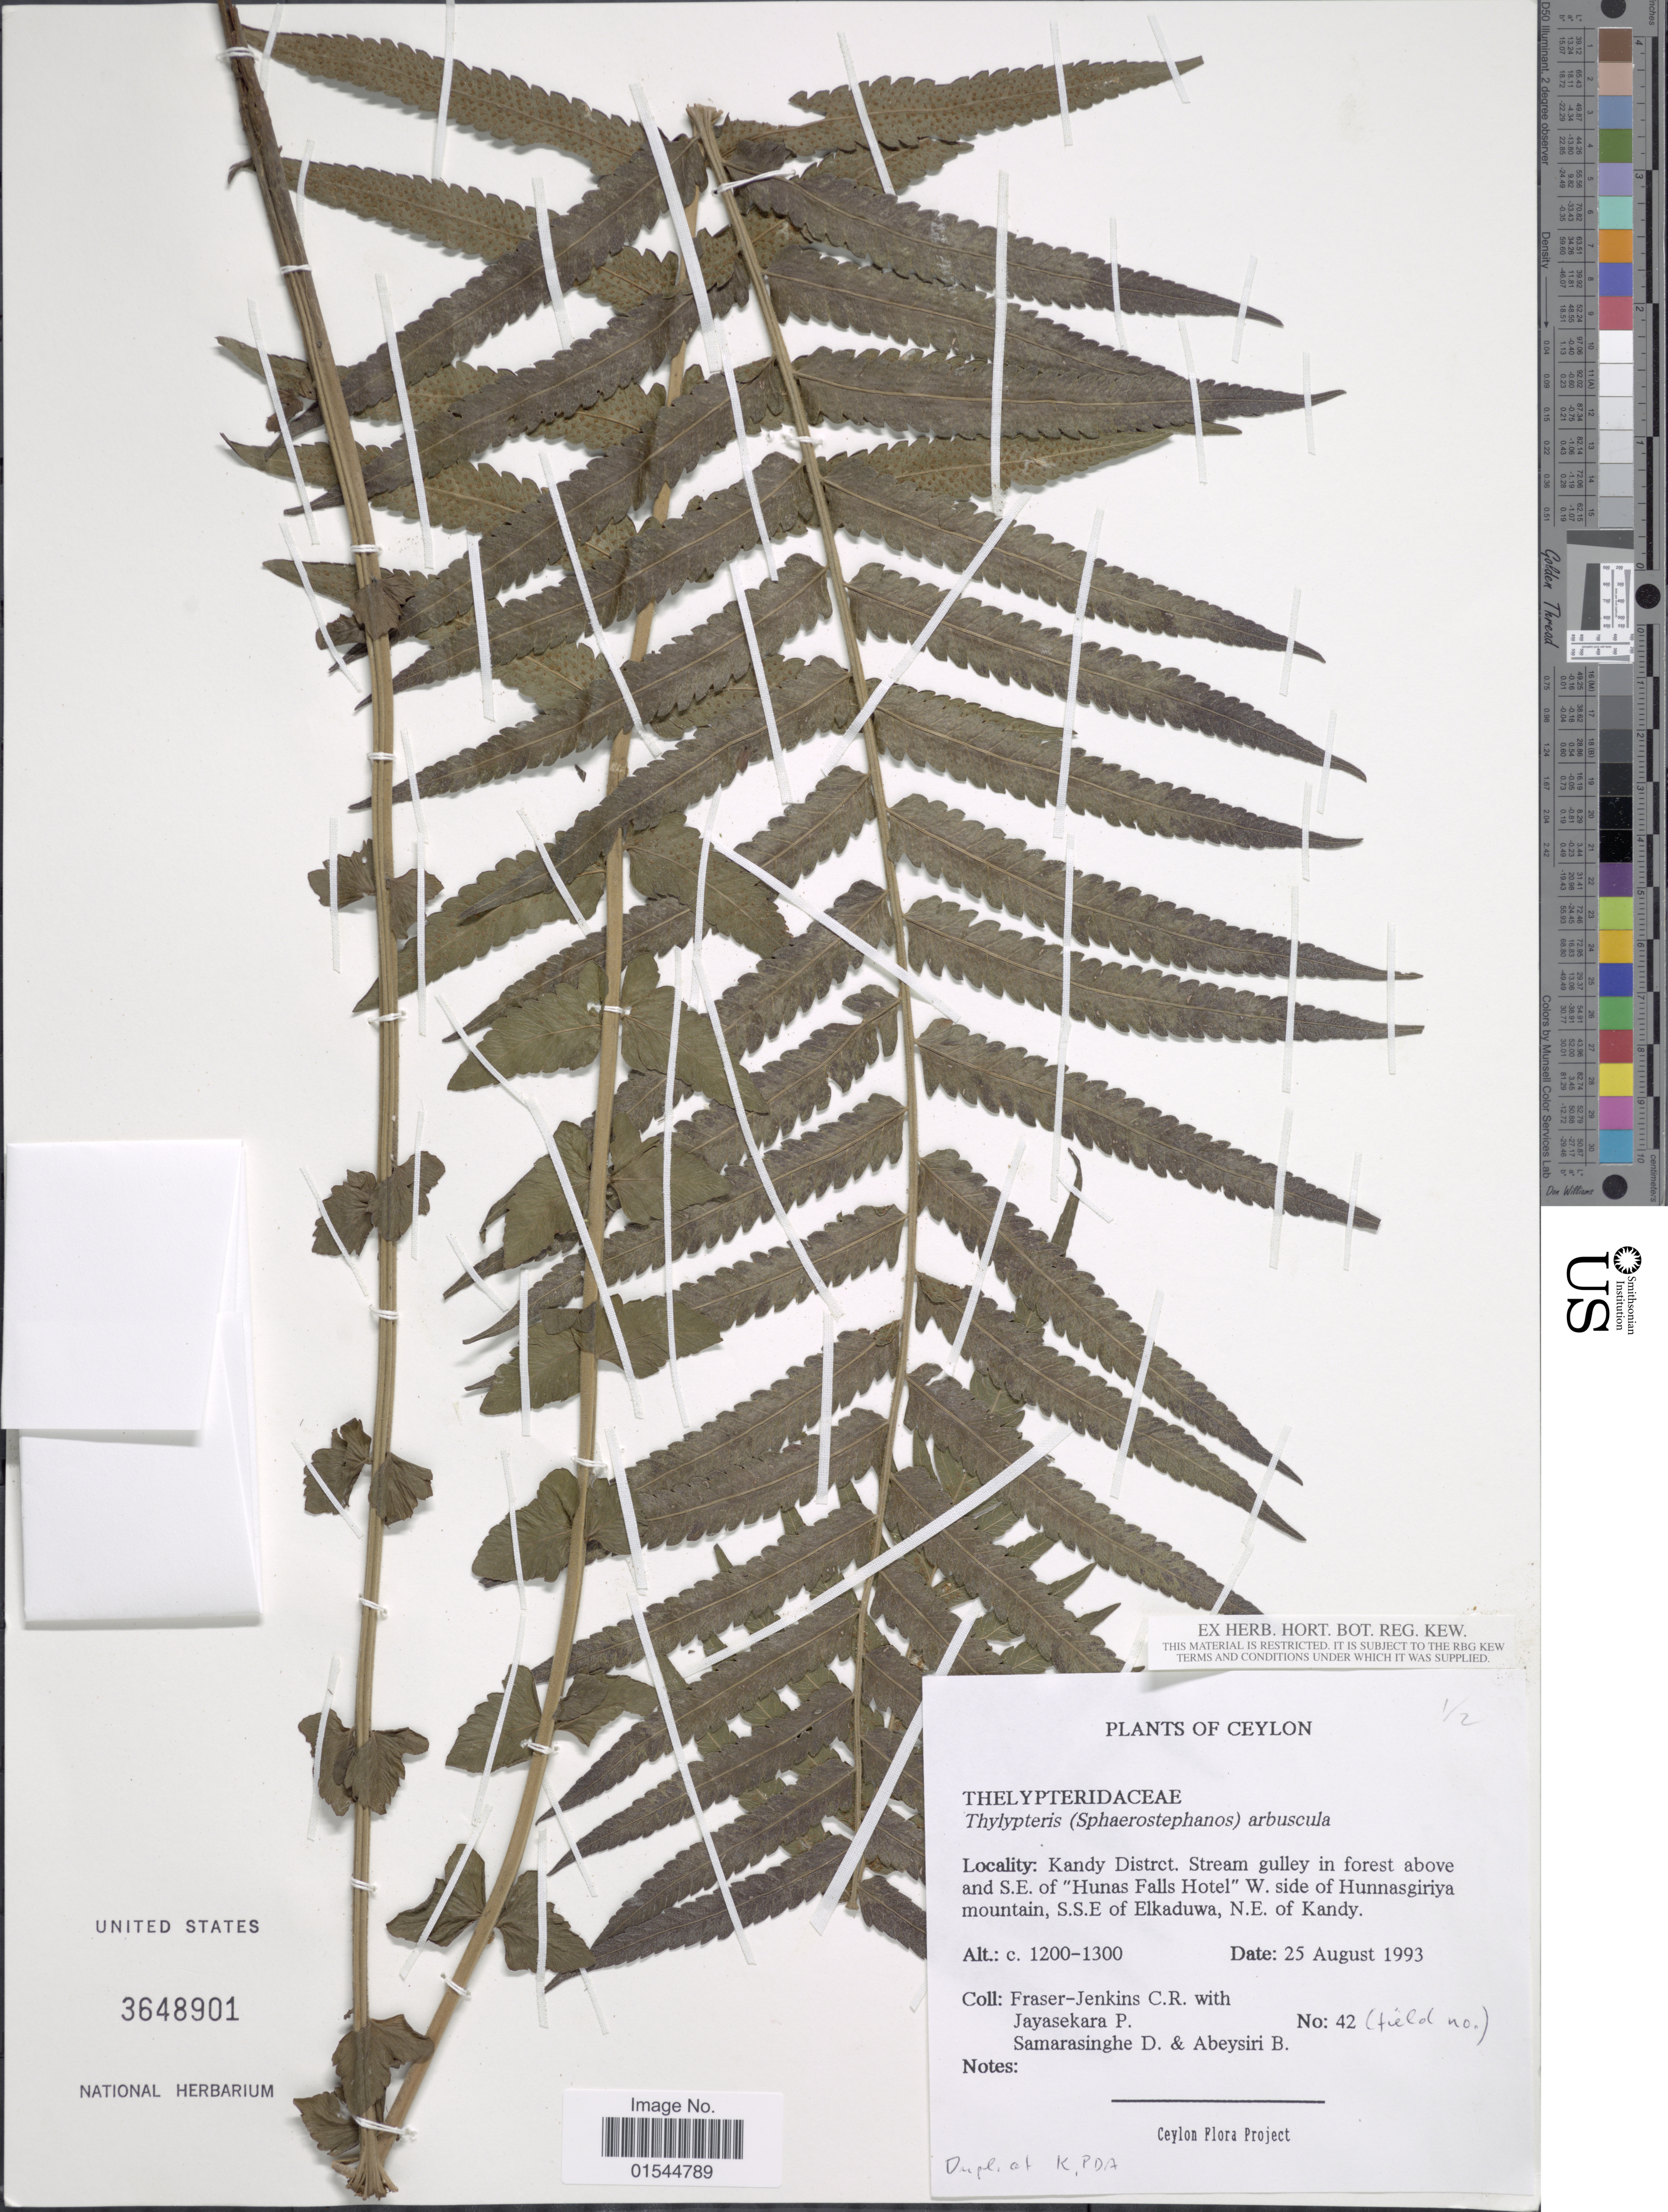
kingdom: Plantae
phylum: Tracheophyta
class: Polypodiopsida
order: Polypodiales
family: Thelypteridaceae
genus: Sphaerostephanos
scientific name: Sphaerostephanos arbuscula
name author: (Willd.) Holttum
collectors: C. R. Fraser-Jenkins, P. Jayasekara, D. Samarasinghe & B. Abeysiri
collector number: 42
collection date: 1993-08-25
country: Sri Lanka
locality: Ceylon, Kandy Distrct, stream gully in forest above and S.E. of Hunas Falls Hotel, W. side of Hunnasgiriya mountain, S.S.E. of Elkaduwa, N.E. of Kandy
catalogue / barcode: US 3648901